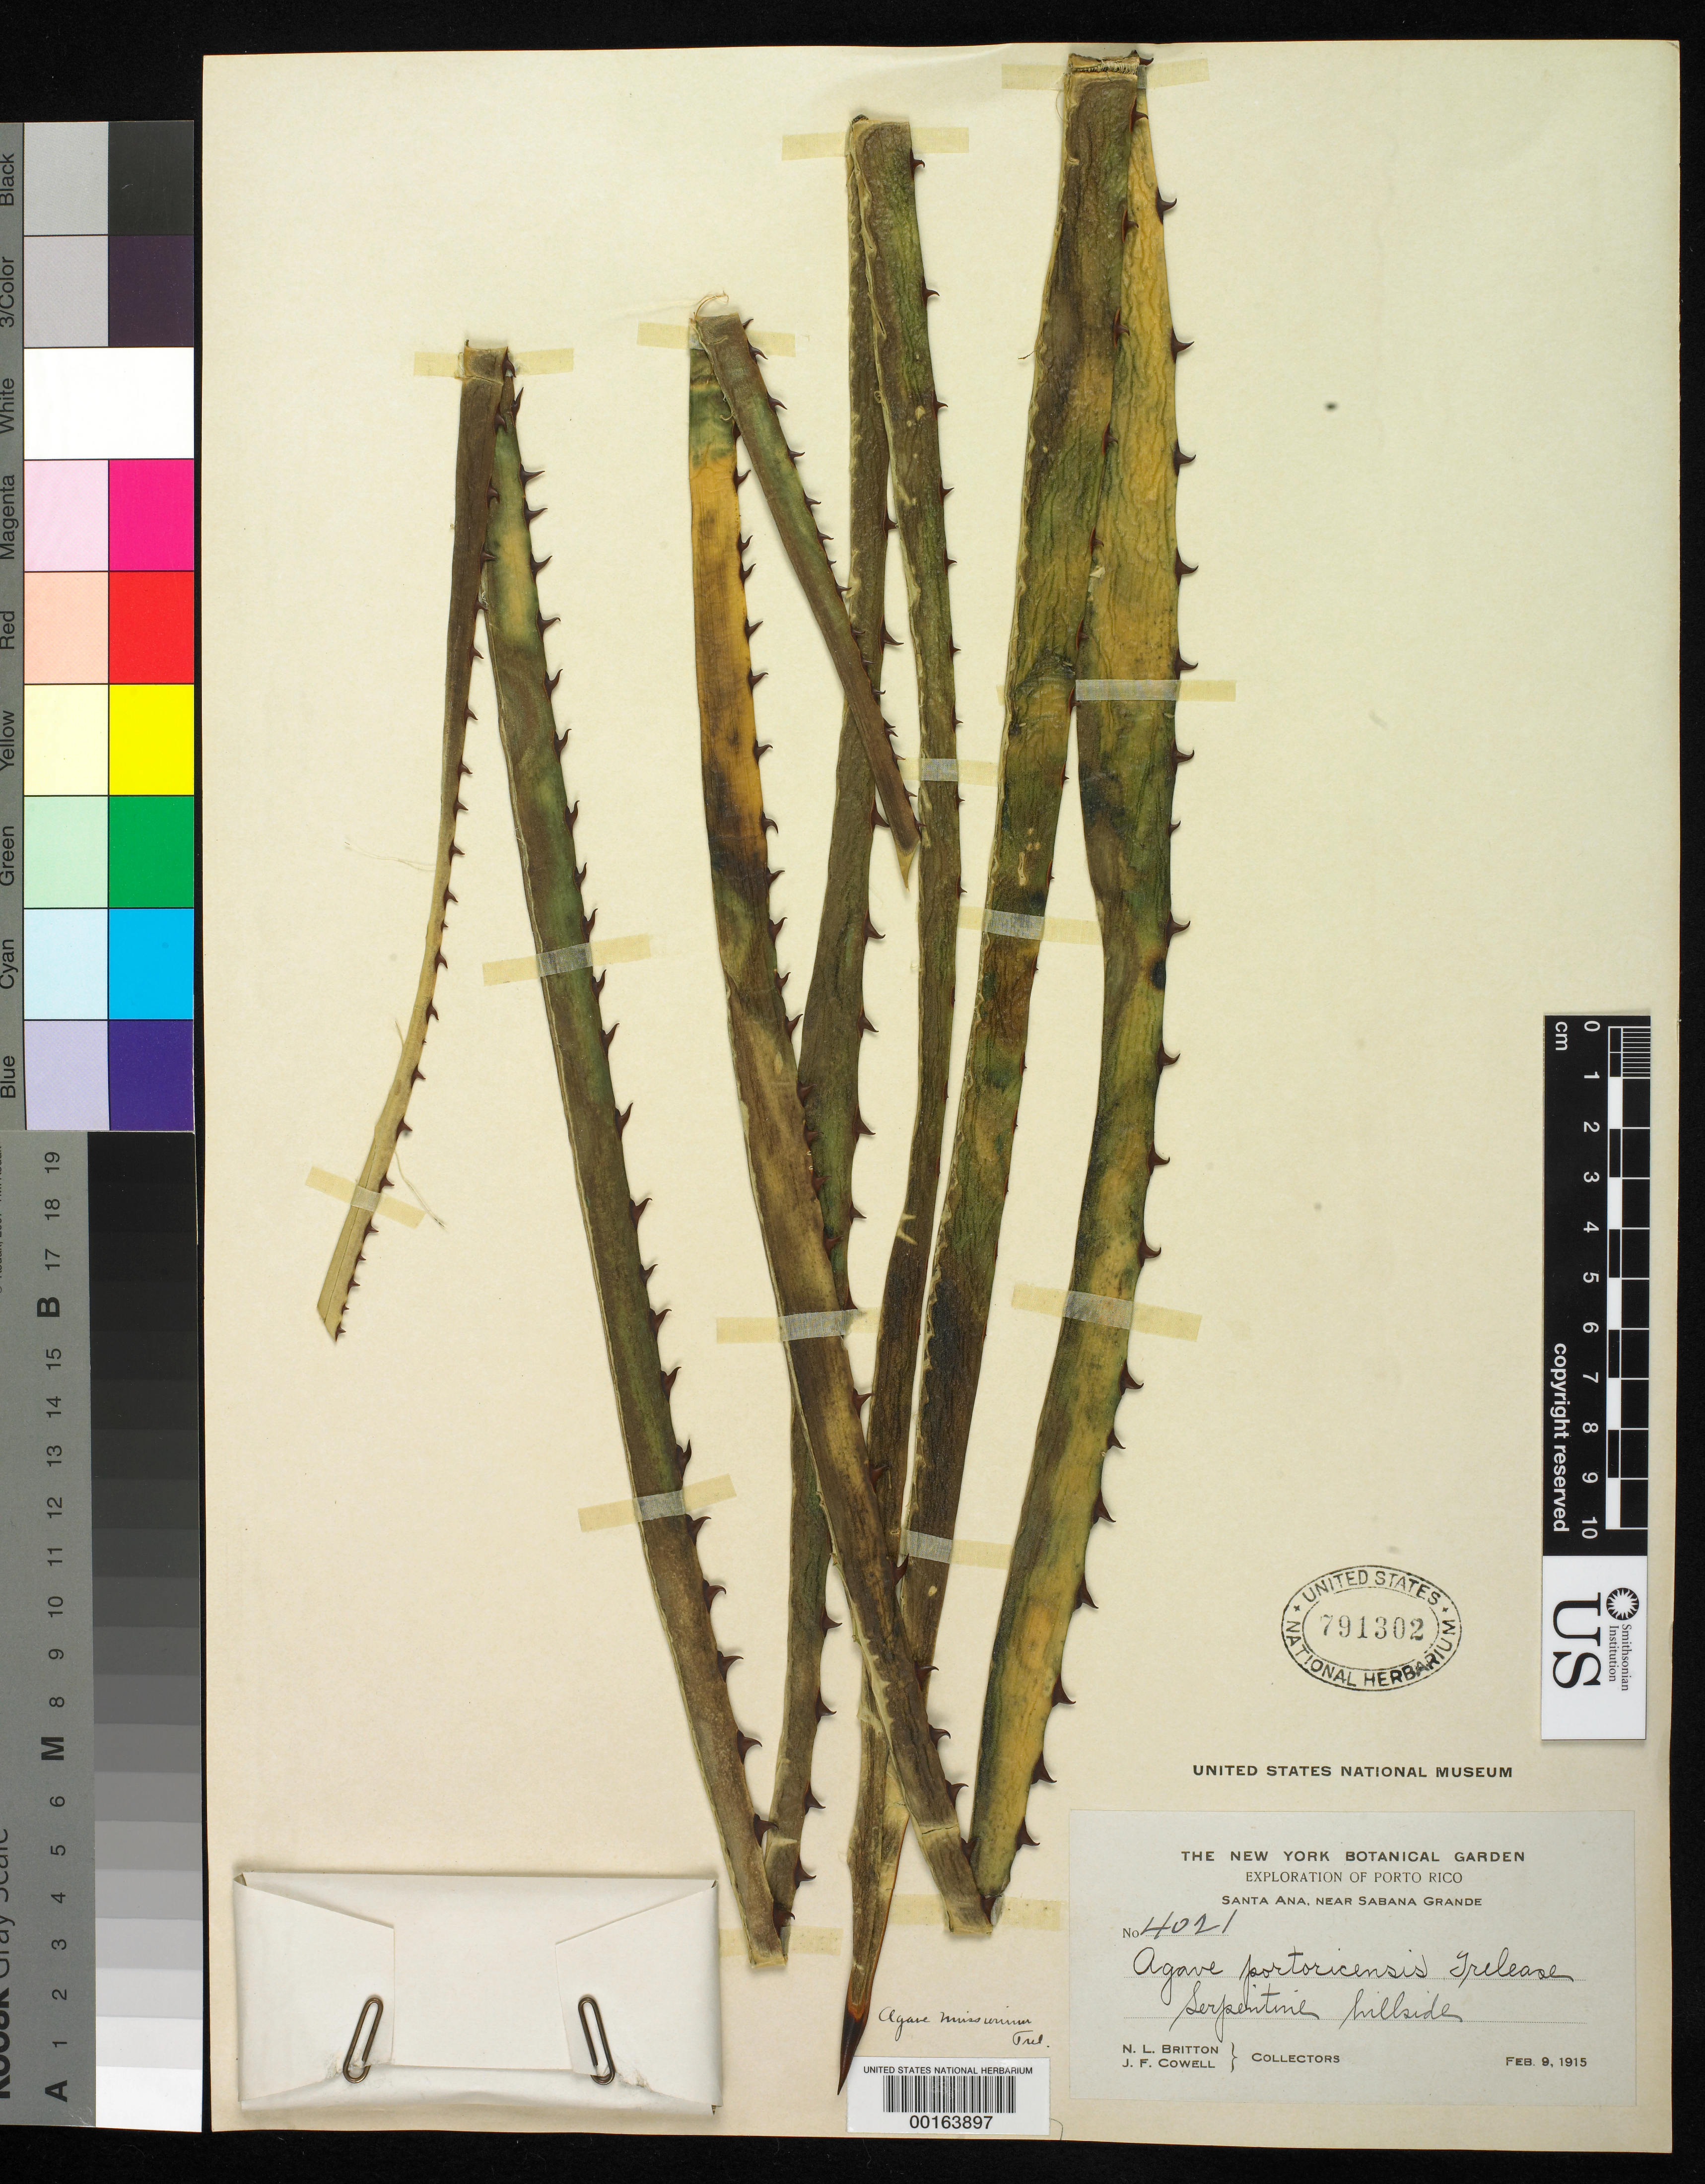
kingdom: Plantae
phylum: Tracheophyta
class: Liliopsida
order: Asparagales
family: Asparagaceae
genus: Agave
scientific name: Agave missionum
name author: Trel.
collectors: N. Britton & J. F. Cowell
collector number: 4021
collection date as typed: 09 Feb 1915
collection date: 1915-02-09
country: Puerto Rico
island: Greater Antilles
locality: Santa ana, near sabana grande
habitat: Serpentine hillside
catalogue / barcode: US 791302